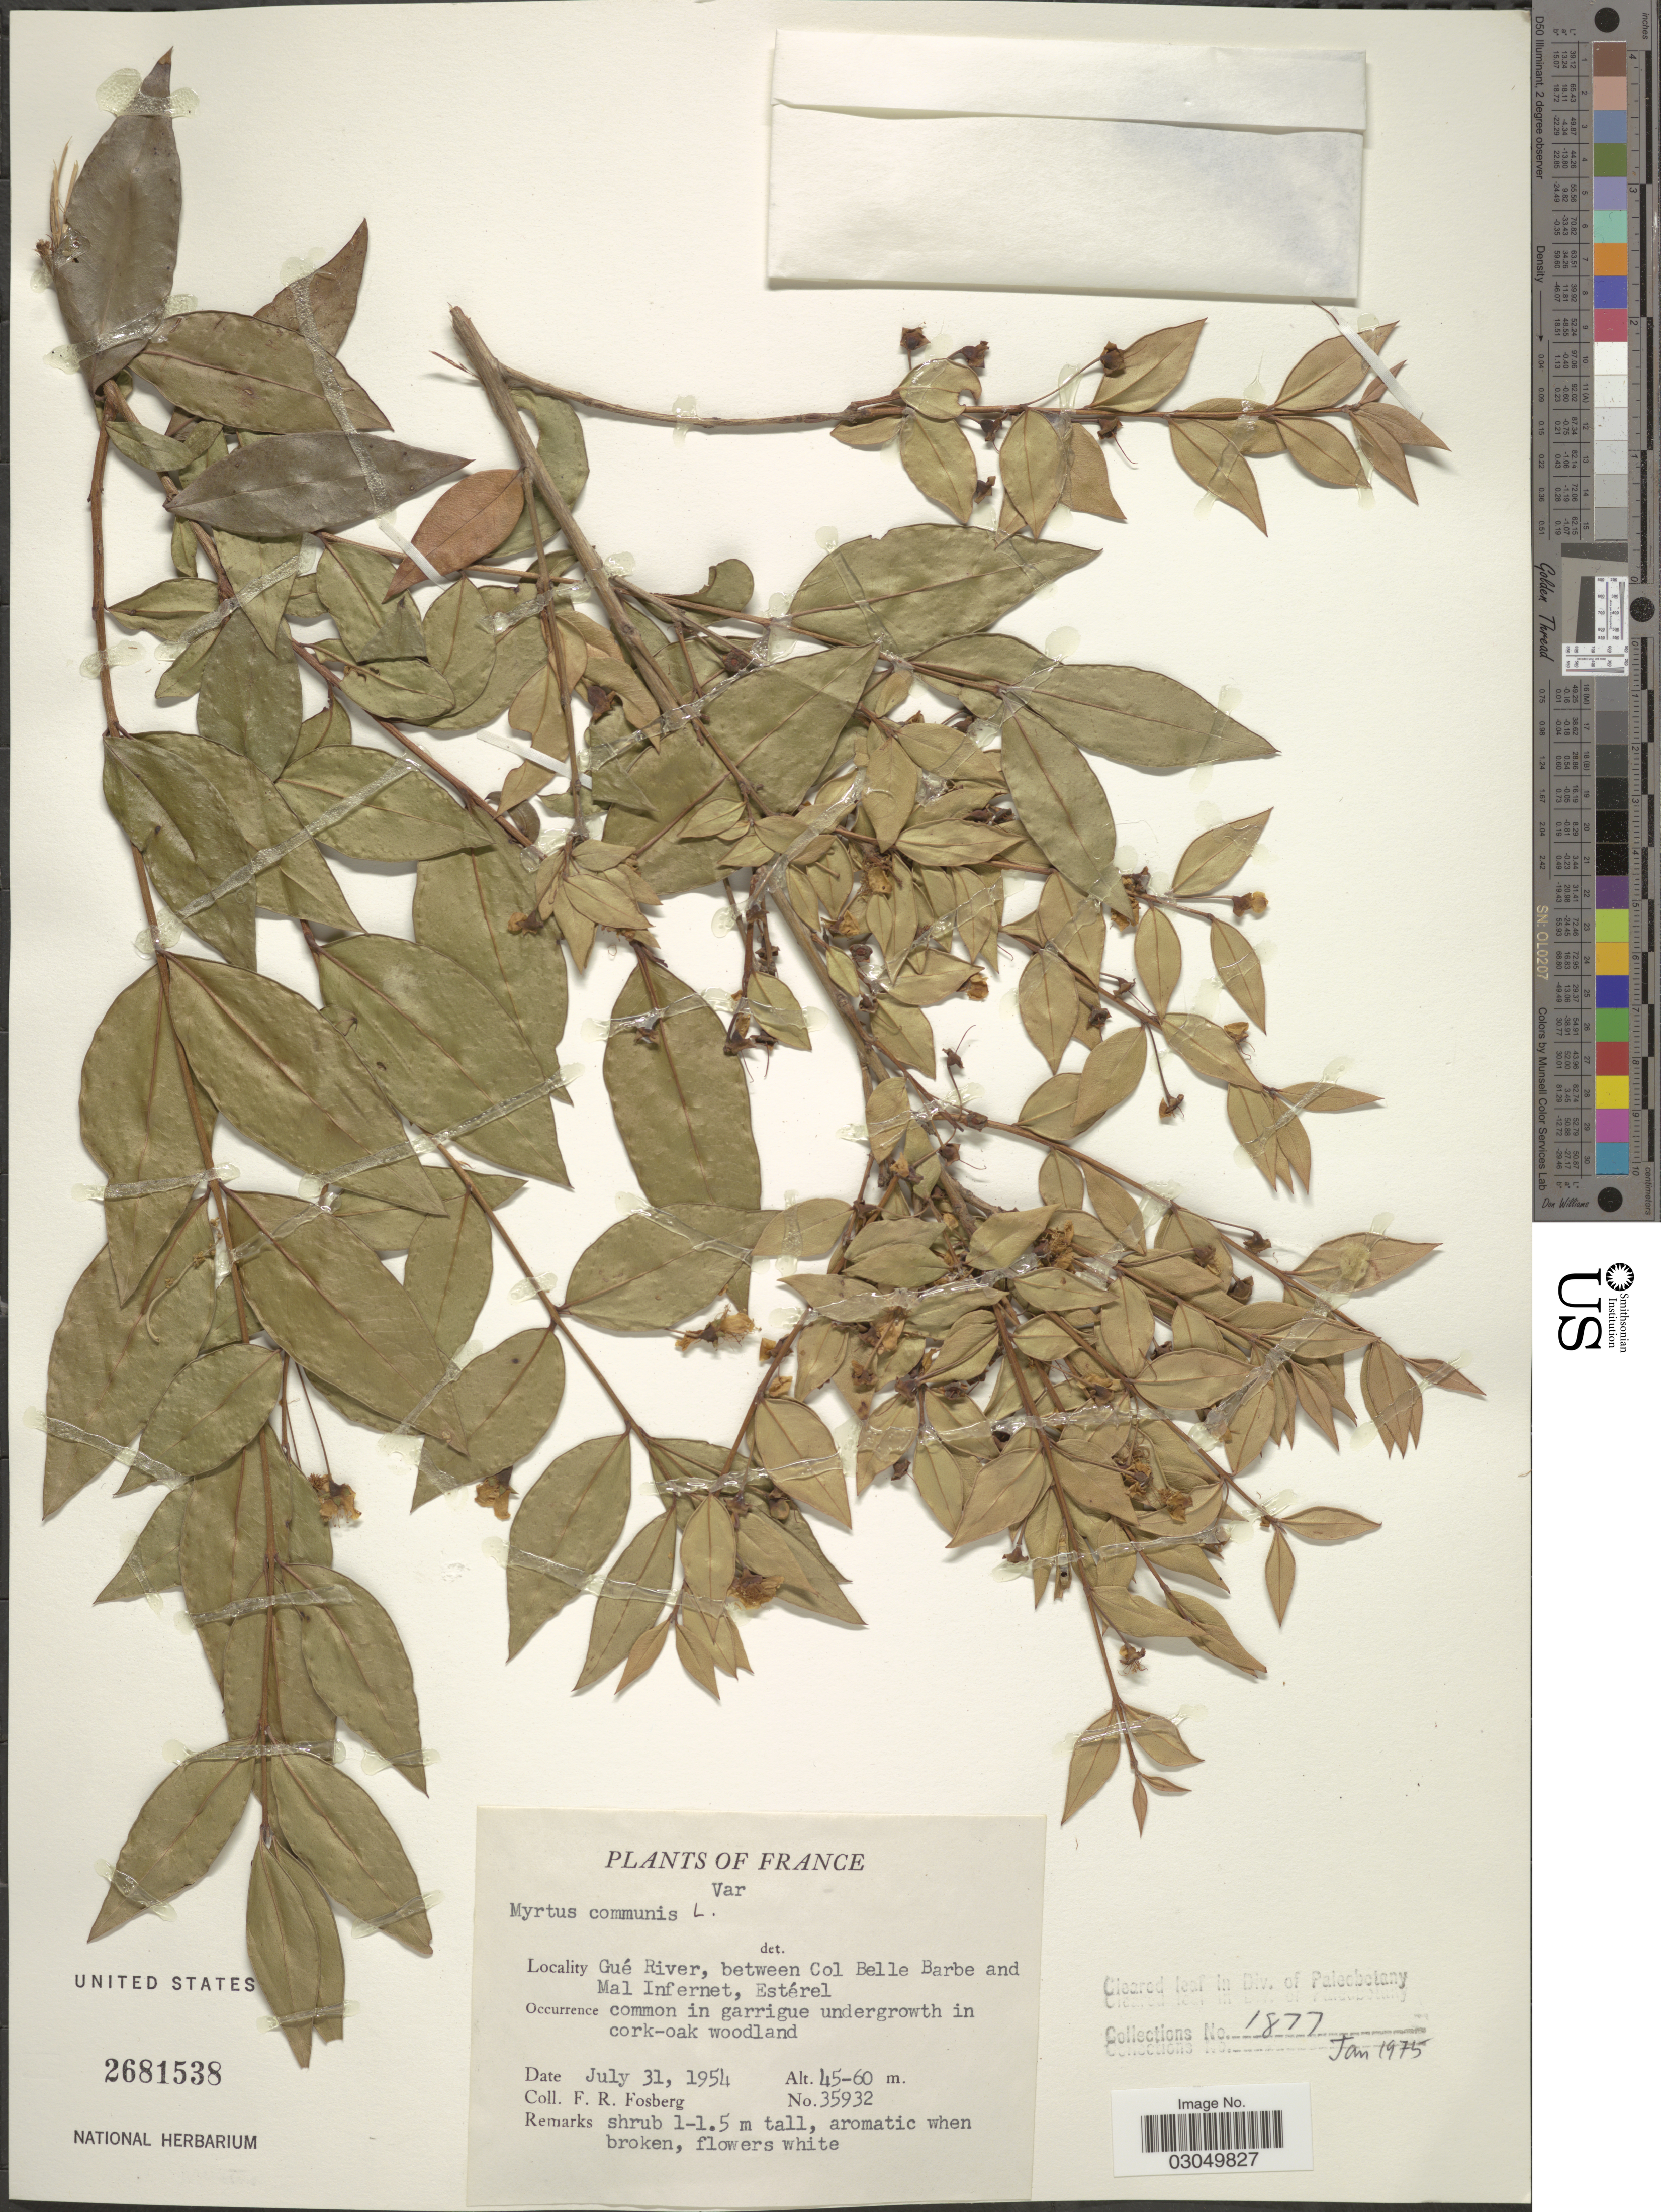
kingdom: Plantae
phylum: Tracheophyta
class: Magnoliopsida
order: Myrtales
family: Myrtaceae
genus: Myrtus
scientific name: Myrtus communis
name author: L.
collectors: F. R. Fosberg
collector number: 35932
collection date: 1954-07-31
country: France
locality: Gué River, between Col Belle Barbe and Mal Infernet, Estérel.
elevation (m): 45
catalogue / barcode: US 2681538